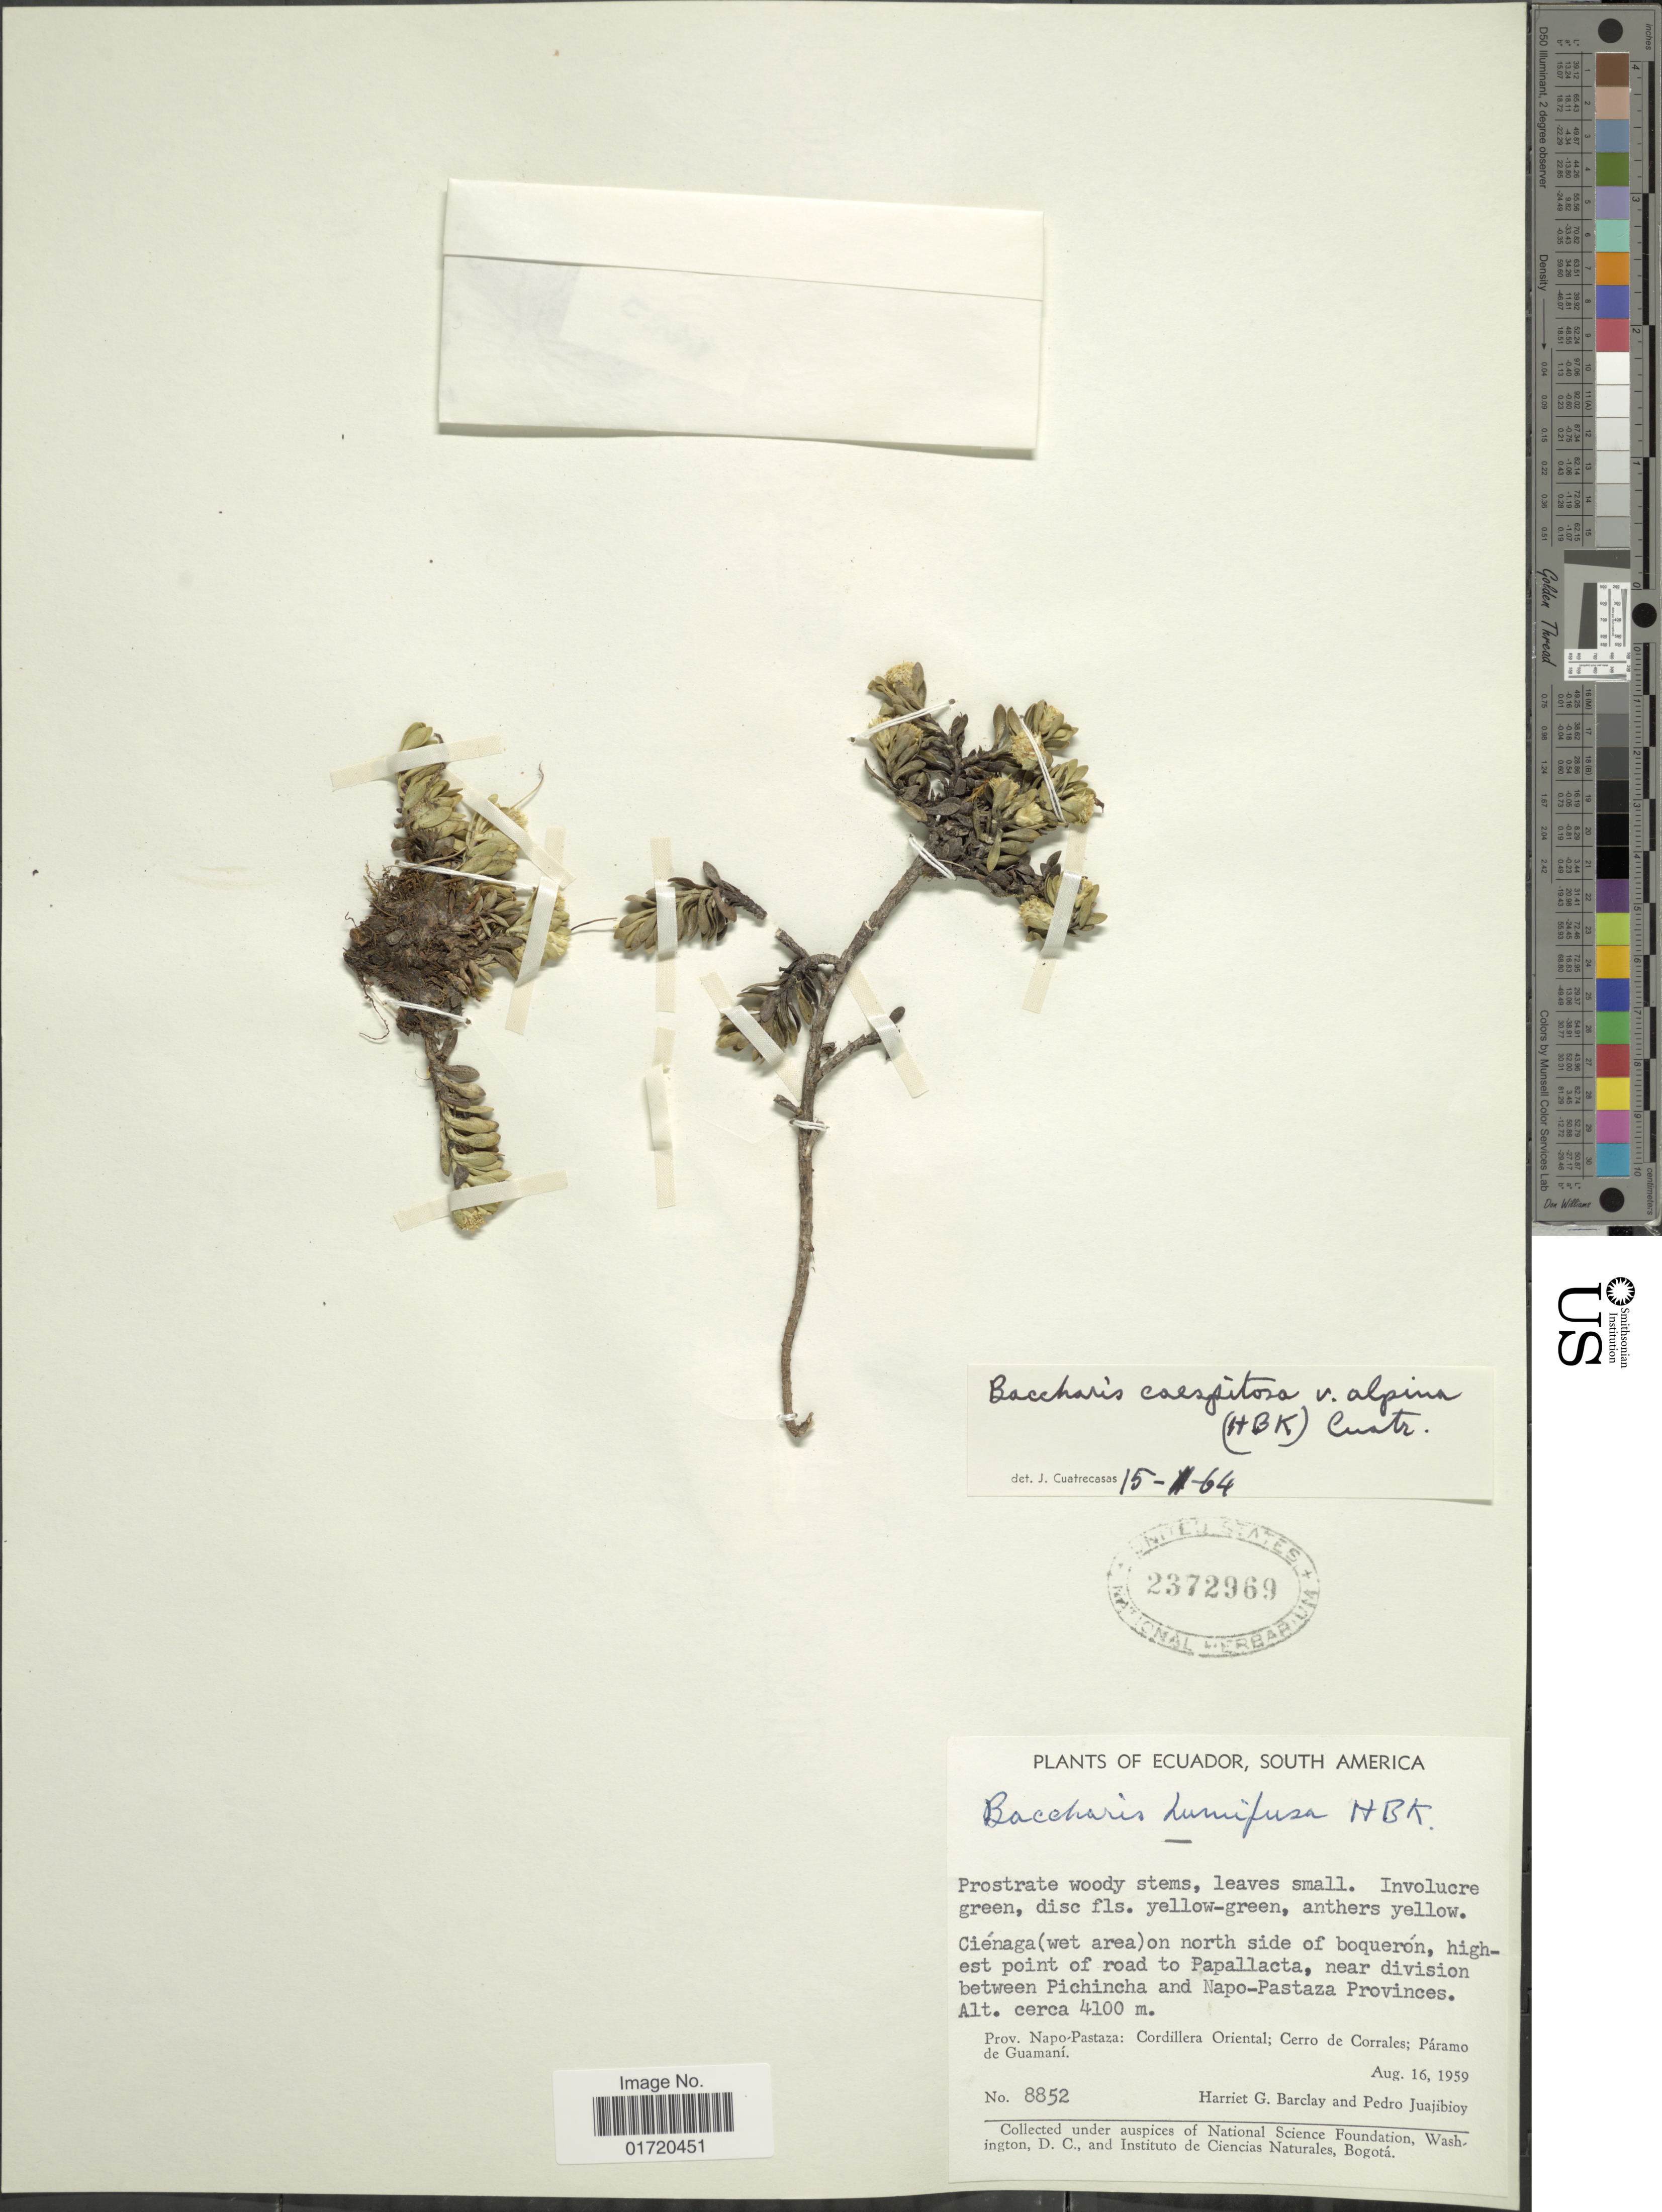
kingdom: Plantae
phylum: Tracheophyta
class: Magnoliopsida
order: Asterales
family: Asteraceae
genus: Baccharis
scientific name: Baccharis caespitosa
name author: (Ruiz & Pav.) Pers.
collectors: H. G. Barclay & P. Juajibioy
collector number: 8852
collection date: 1959-08-16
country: Ecuador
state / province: Napo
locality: Cordillera Oriental; Cerro de Corrales; Paramo de Guamani. Highest point of road to Papallacta, near division bnetween Pichincha and Napo Provinces.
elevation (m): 4100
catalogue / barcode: US 2372969